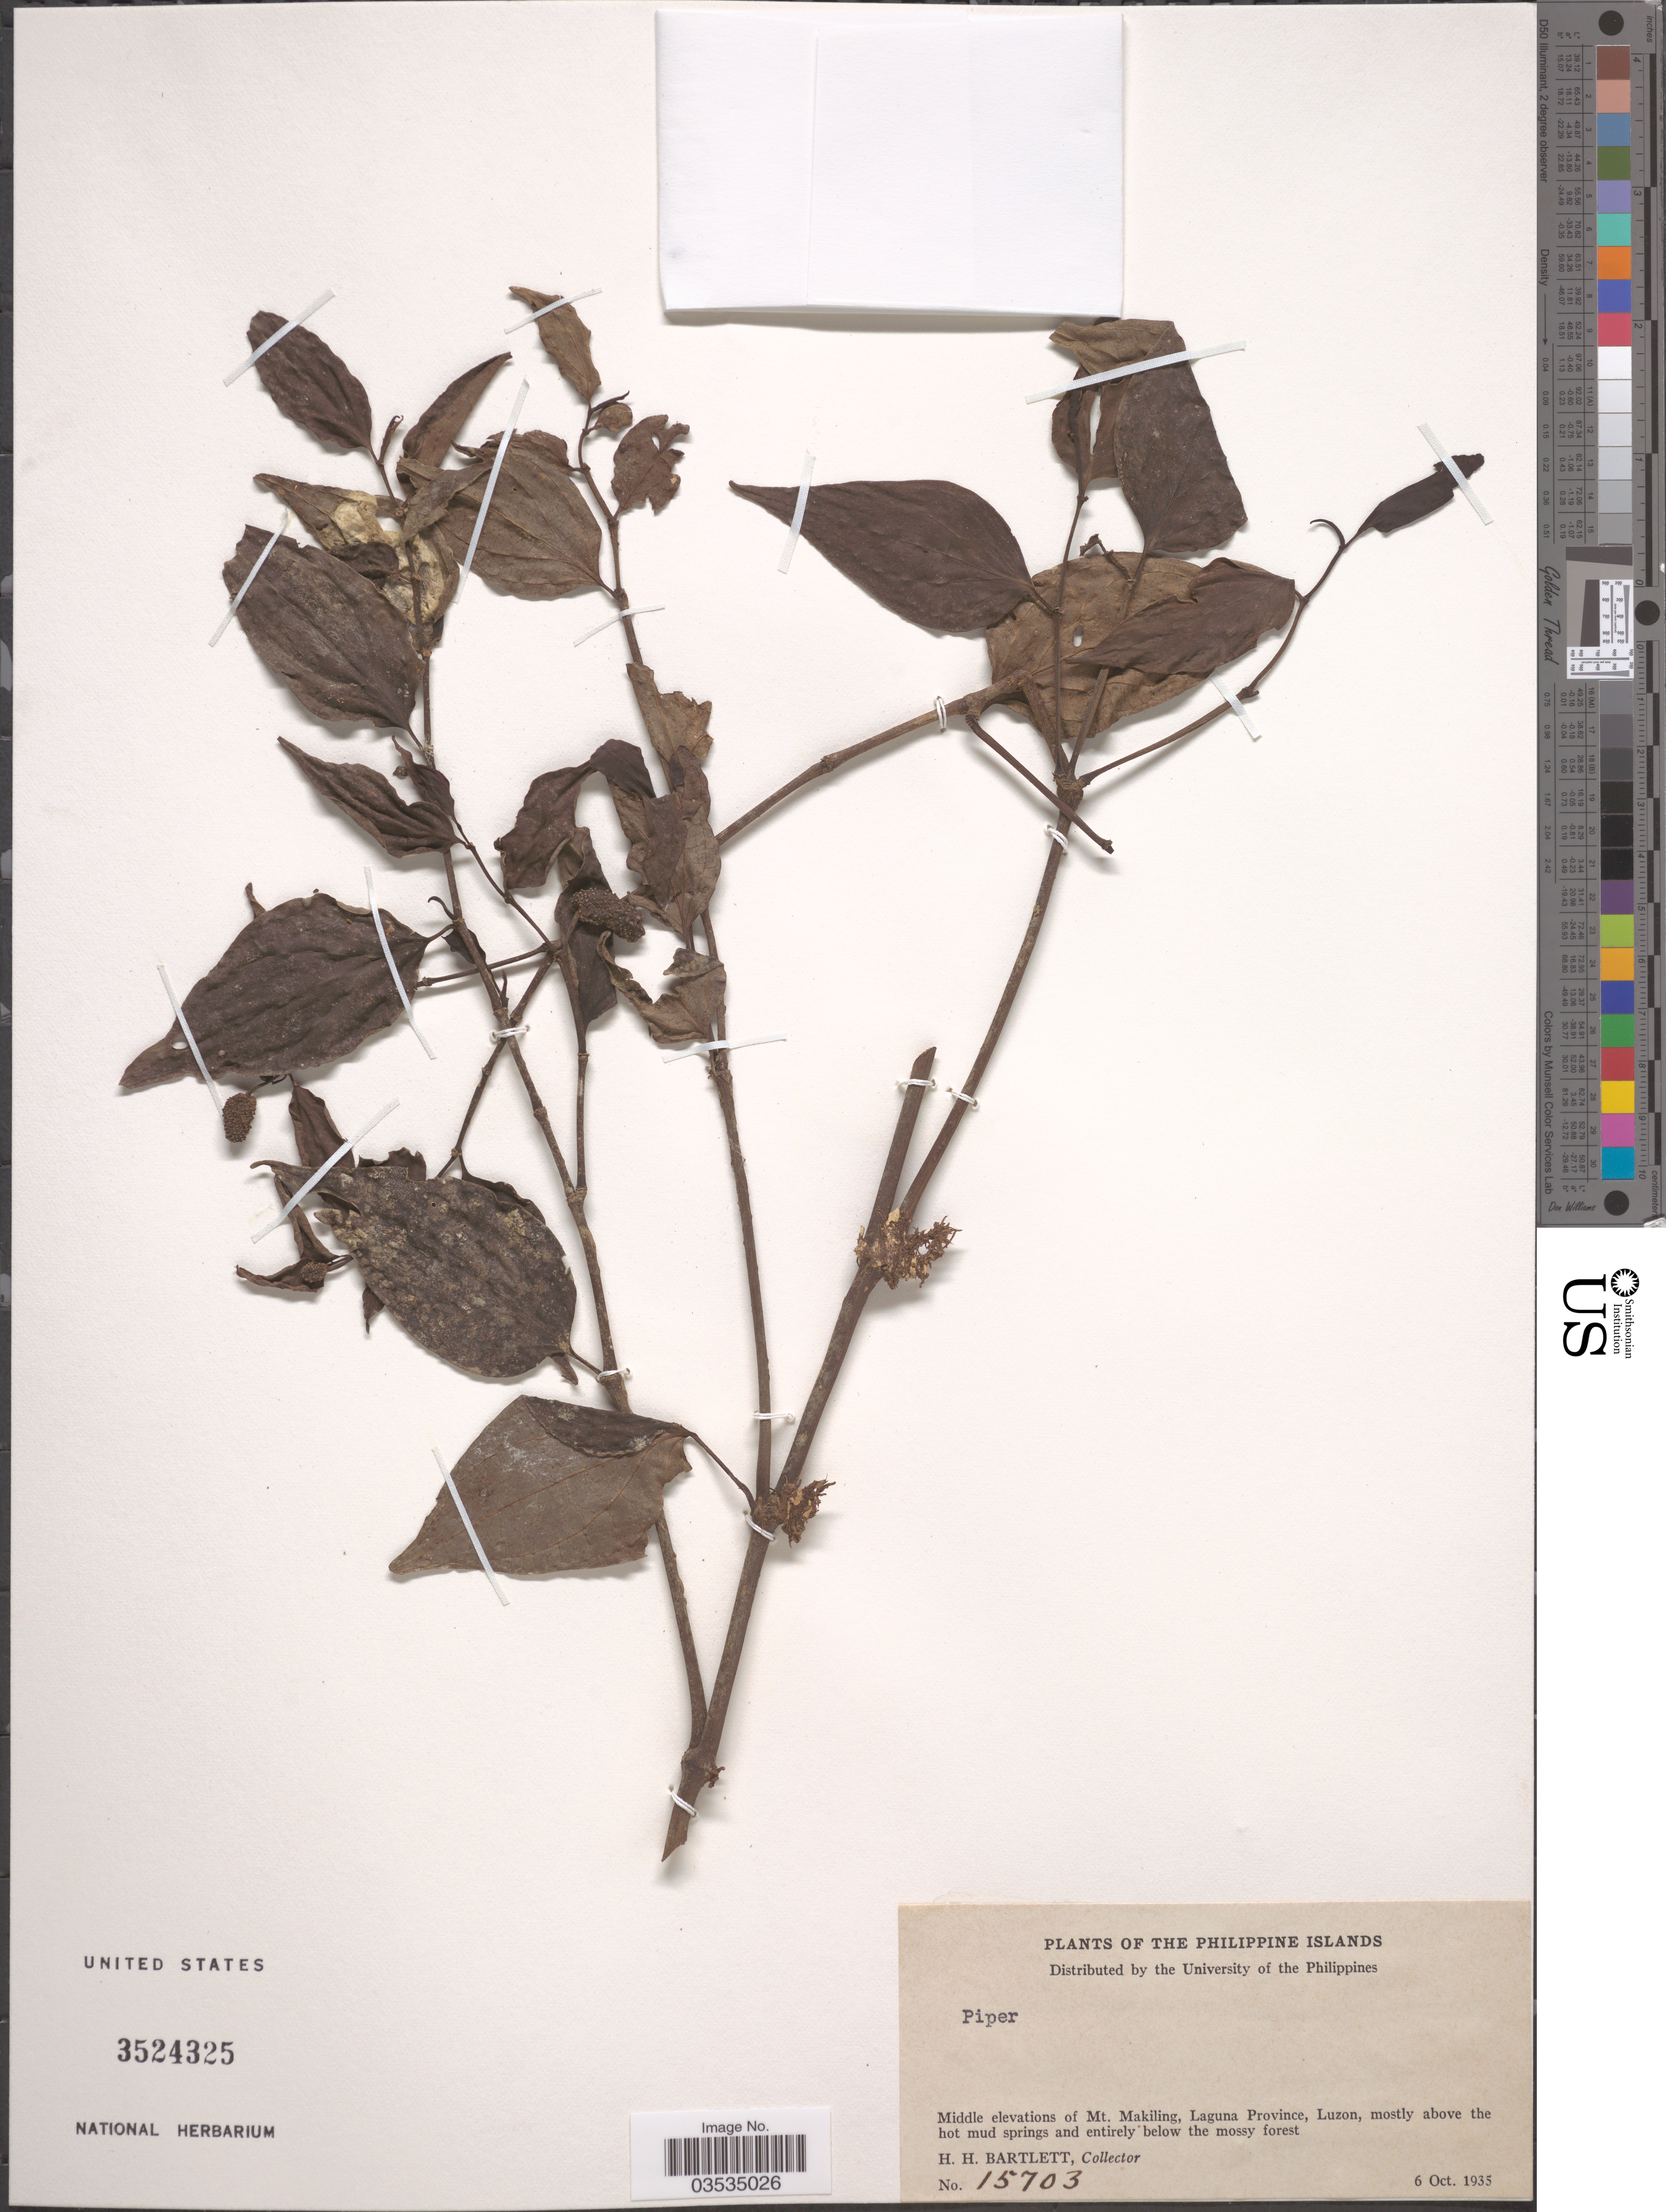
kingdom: Plantae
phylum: Tracheophyta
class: Magnoliopsida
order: Piperales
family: Piperaceae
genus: Piper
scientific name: Piper sp.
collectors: H. H. Bartlett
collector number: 15703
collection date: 1935-10-06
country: Philippines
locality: Middle elevations of Mt. Makiling, Laguna Province, Luzon.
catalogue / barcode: US 3524325